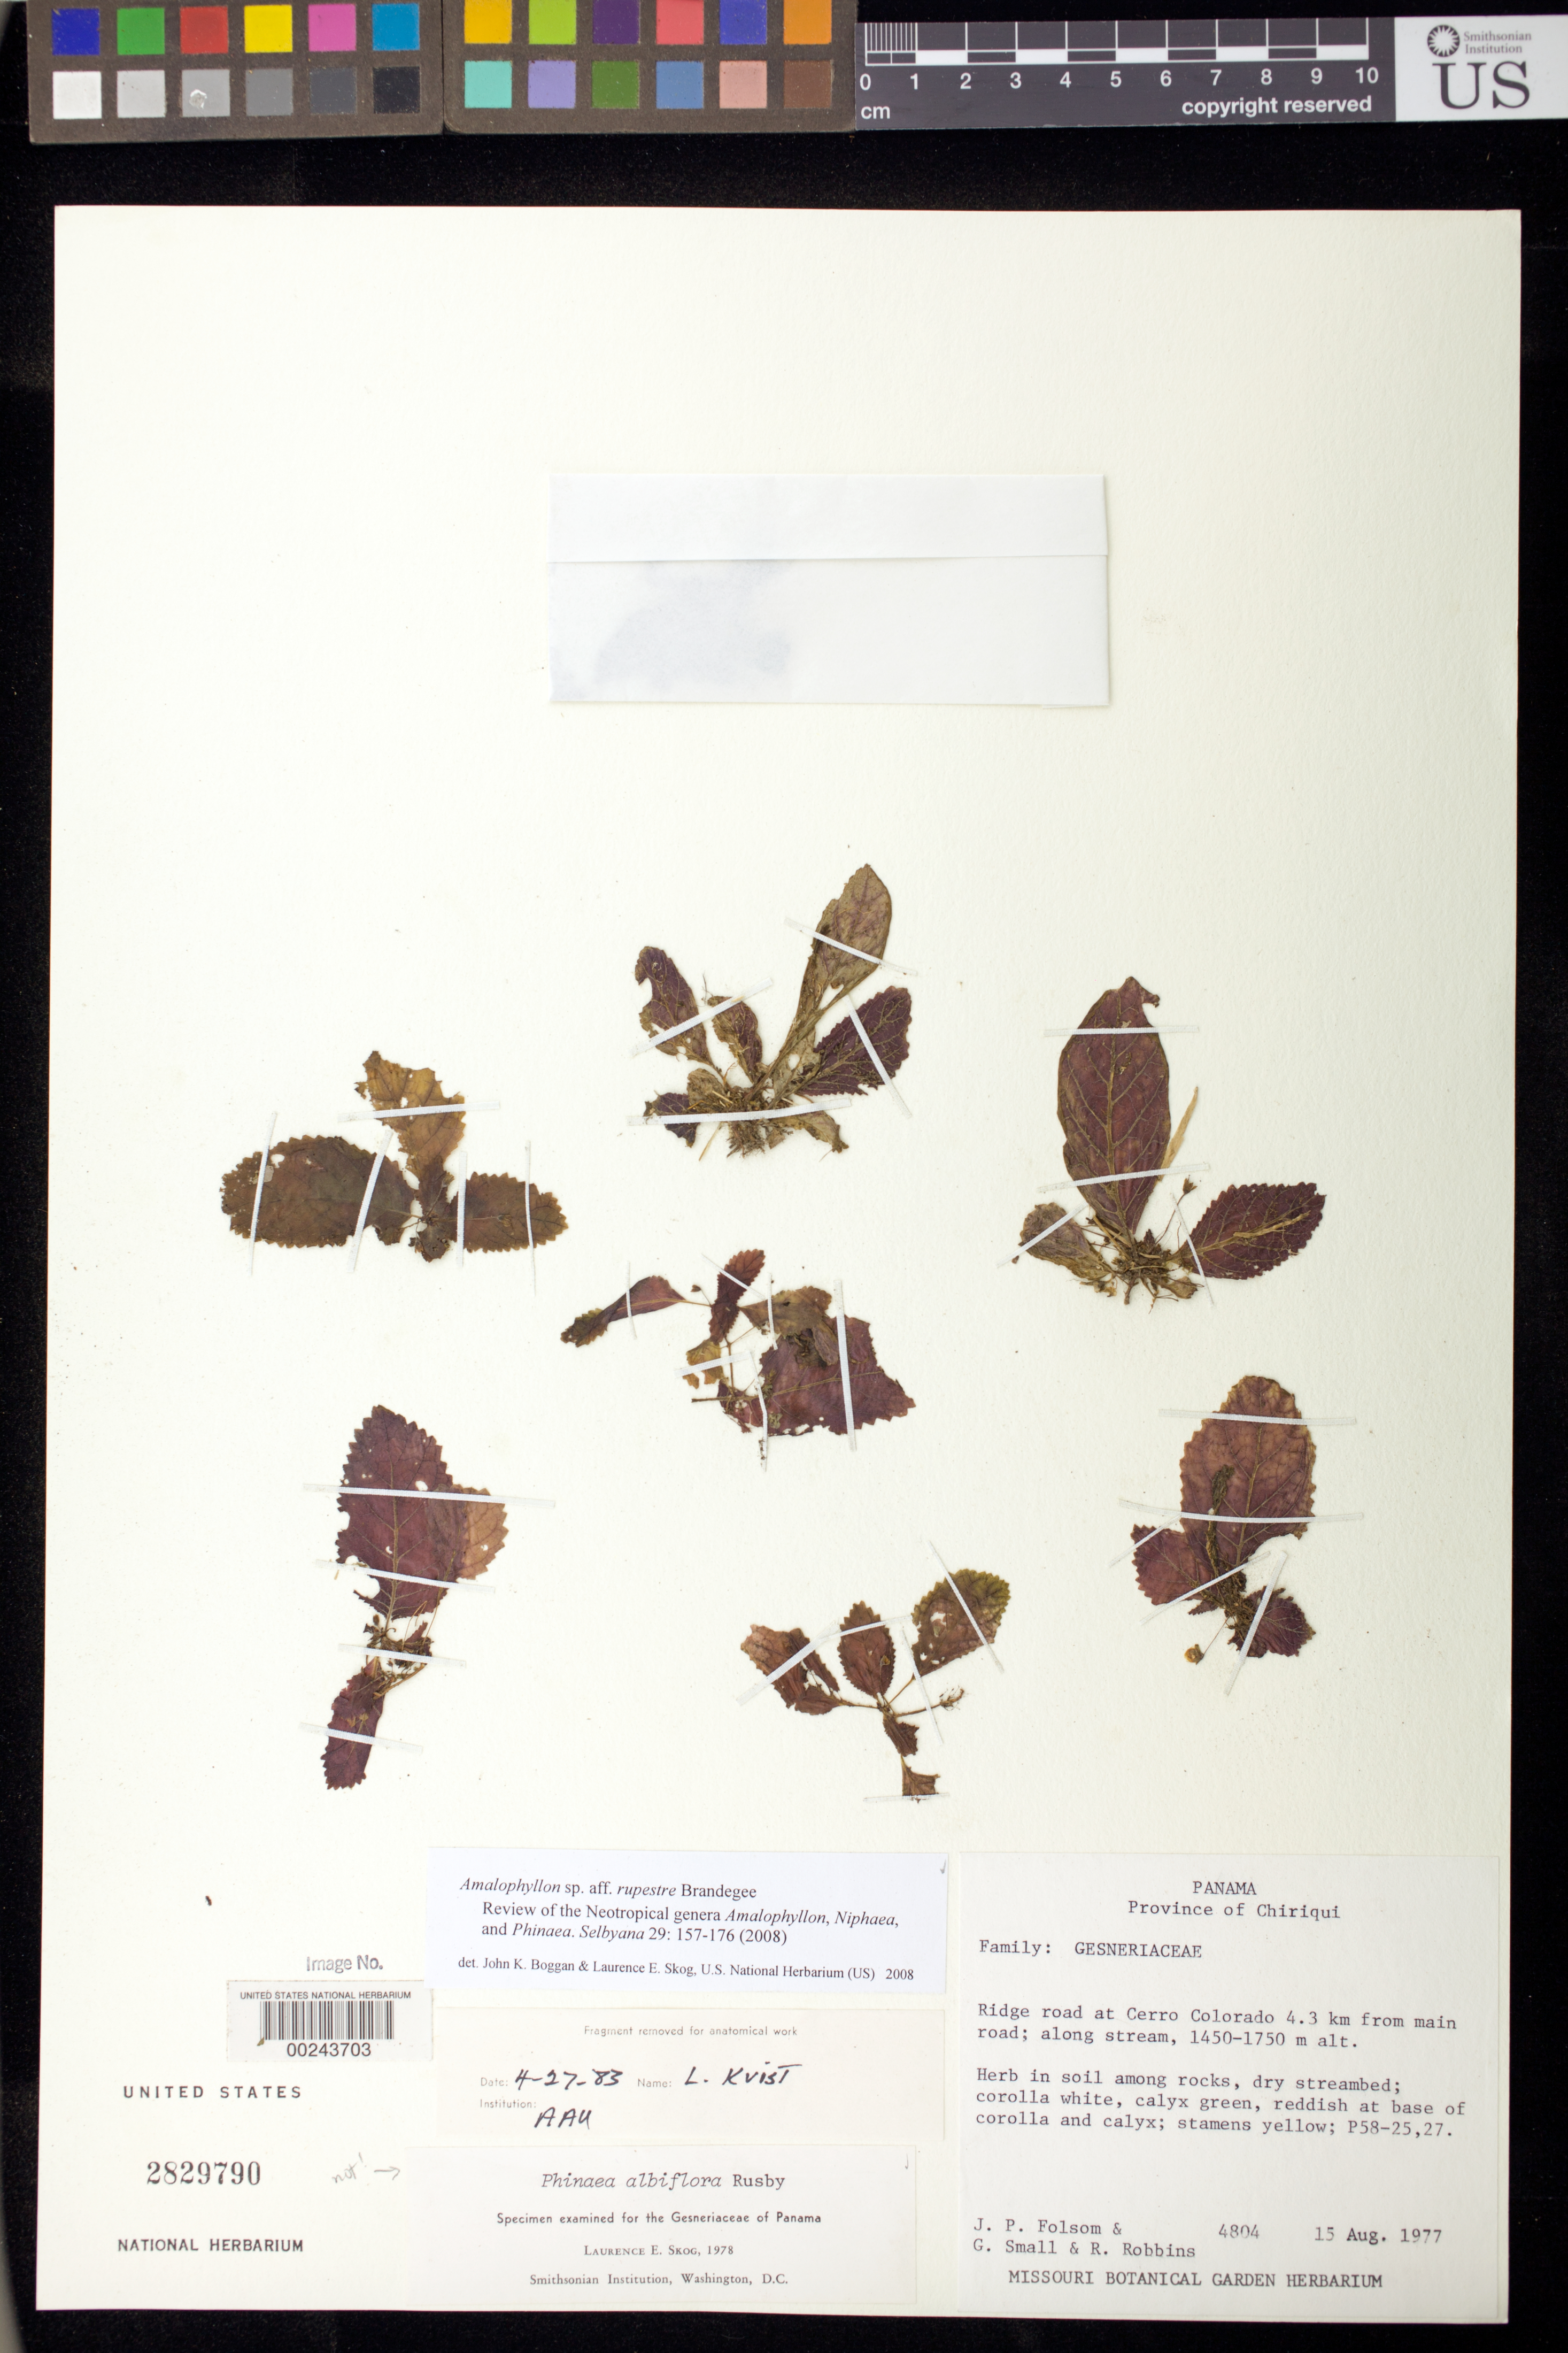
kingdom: Plantae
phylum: Tracheophyta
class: Magnoliopsida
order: Lamiales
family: Gesneriaceae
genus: Amalophyllon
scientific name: Amalophyllon rupestre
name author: Brandegee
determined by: Boggan, J. K.; Skog, L. E.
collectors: J. P. Folsom, G. Small & R. Robbins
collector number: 4804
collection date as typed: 15 Aug 1977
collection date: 1977-08-15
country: Panama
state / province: Chiriquí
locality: Ridge road at Cerro Colorado, 4.3 km from main road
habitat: Along stream; in soil among rocks, dry streambed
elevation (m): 1450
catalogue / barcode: US 2829790